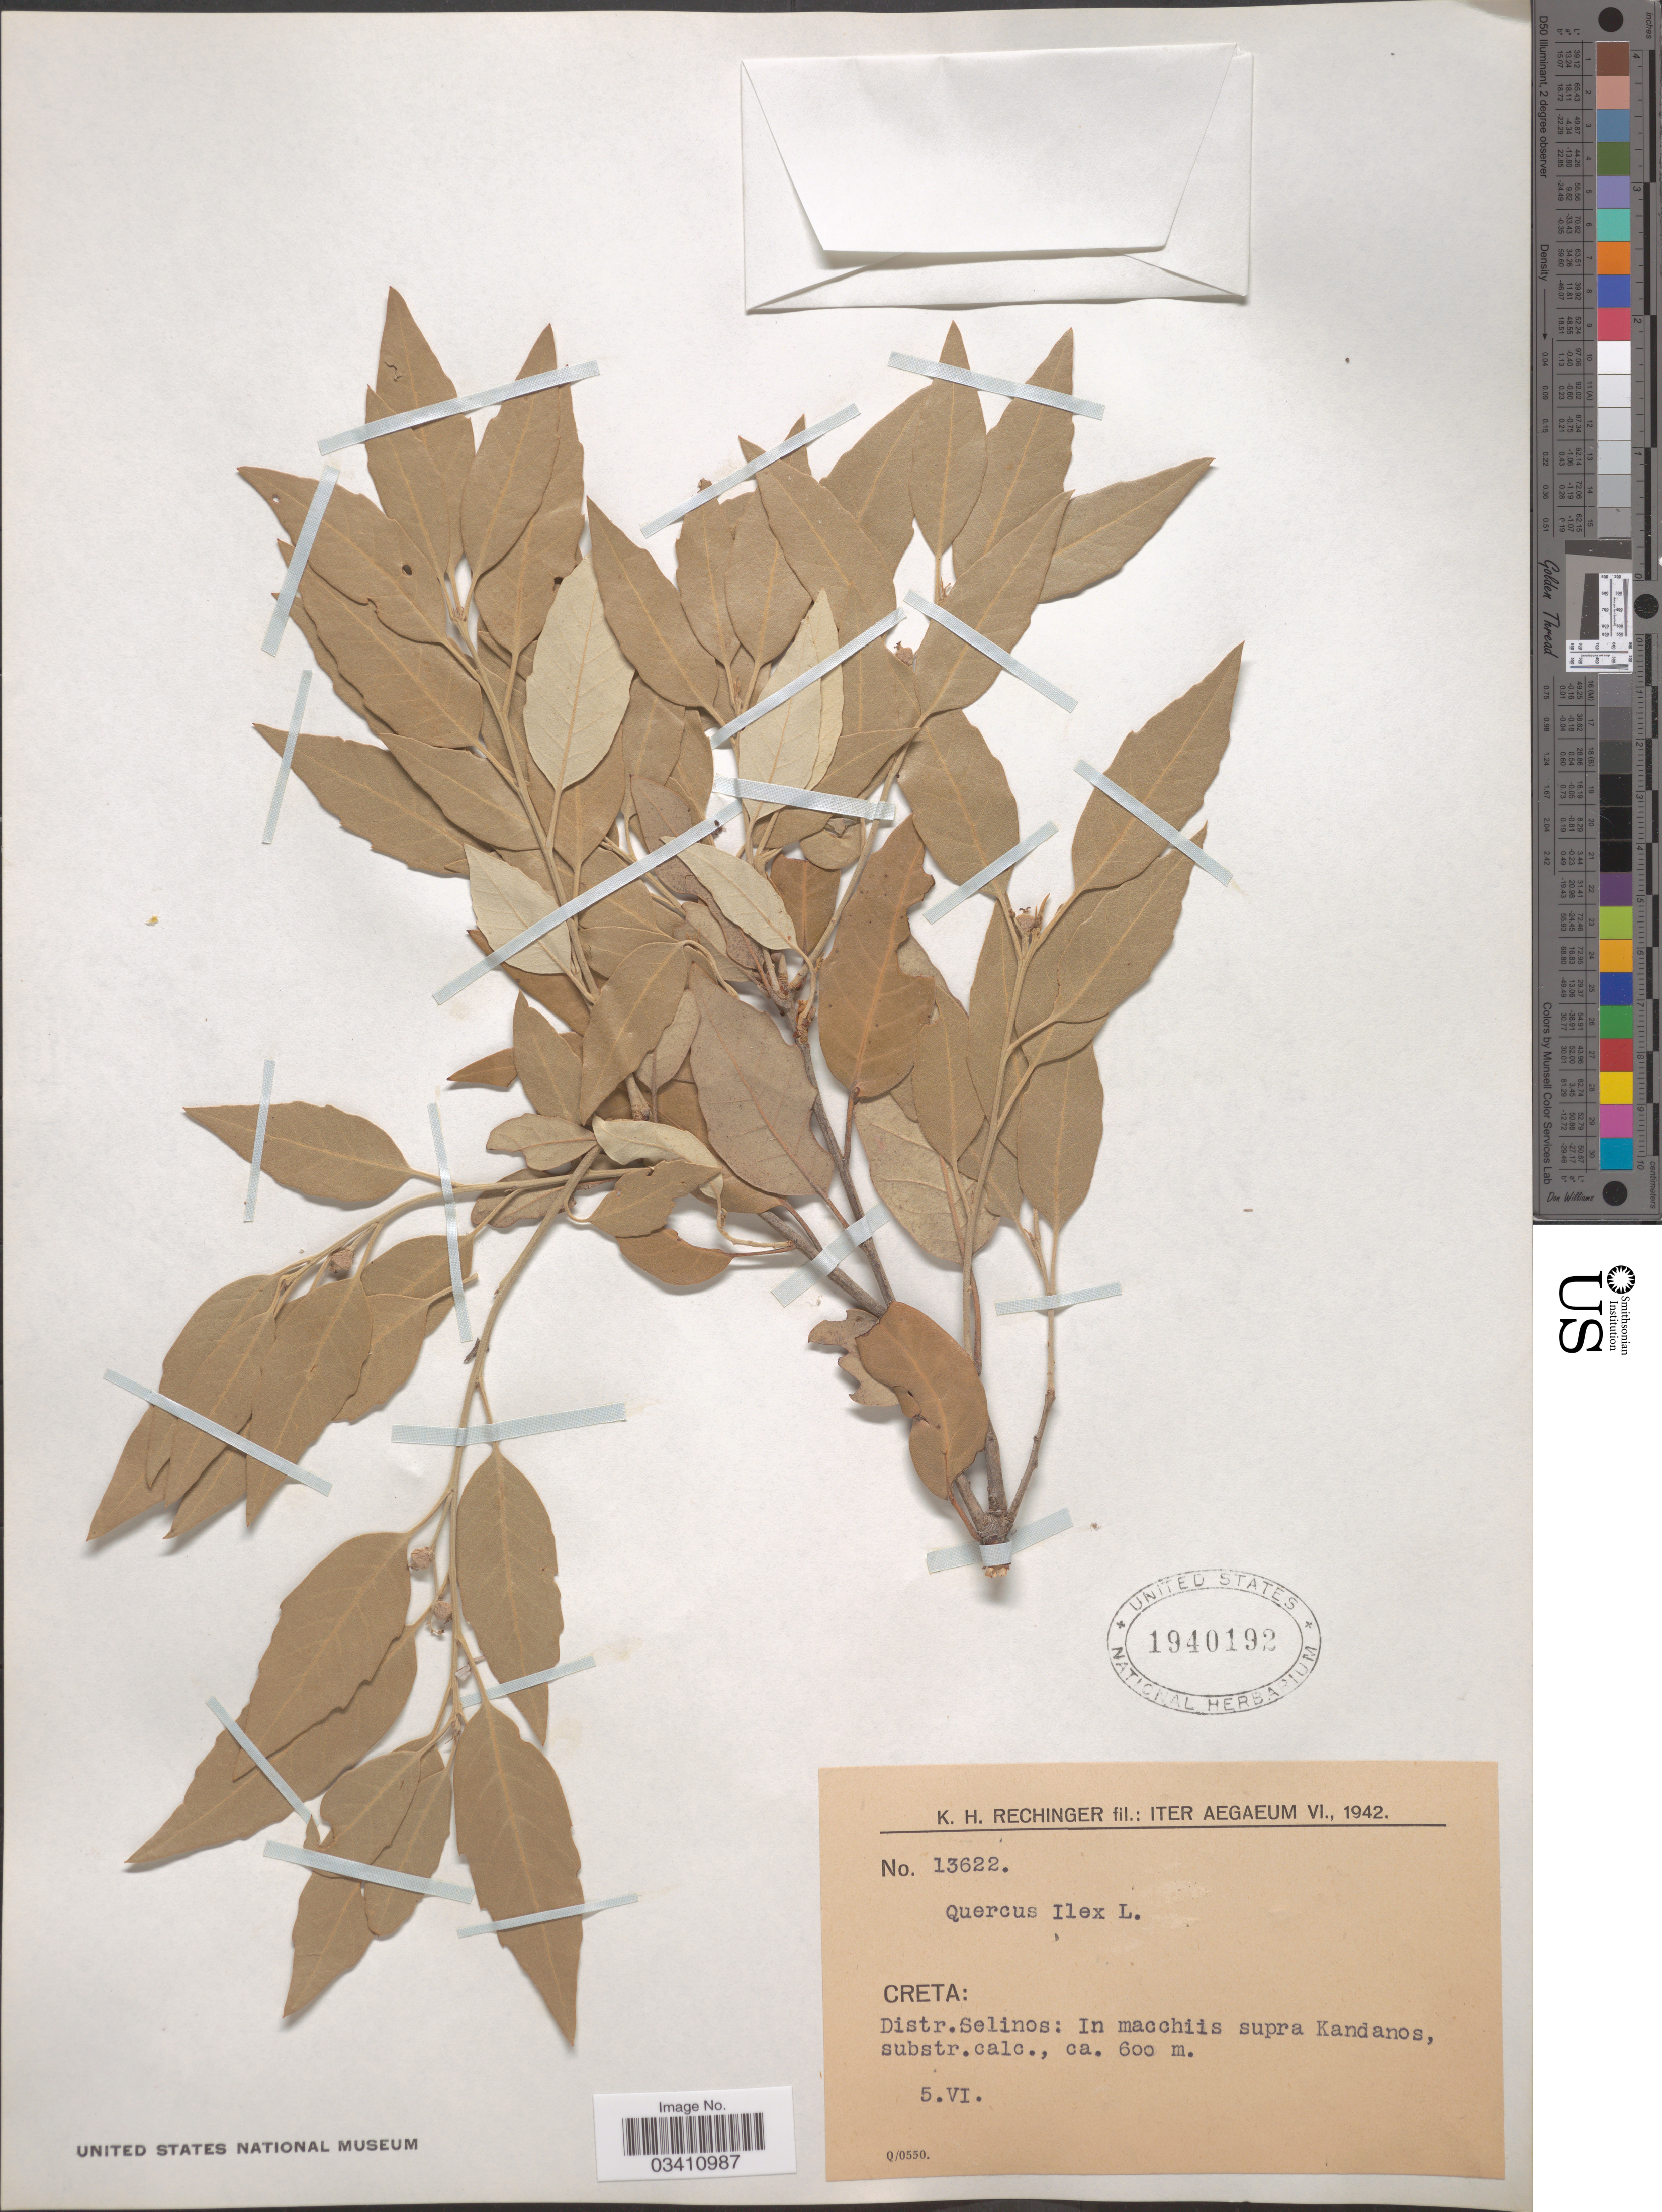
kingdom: Plantae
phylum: Tracheophyta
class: Magnoliopsida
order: Fagales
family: Fagaceae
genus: Quercus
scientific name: Quercus ilex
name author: Lour.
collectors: K. H. Rechinger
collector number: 13622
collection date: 1942-06-05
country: Greece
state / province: Crete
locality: Aegaeum. Creta: Distr.Selinos: In macchiis supra Kandanos, substr.calc.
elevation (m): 600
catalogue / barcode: US 1940192